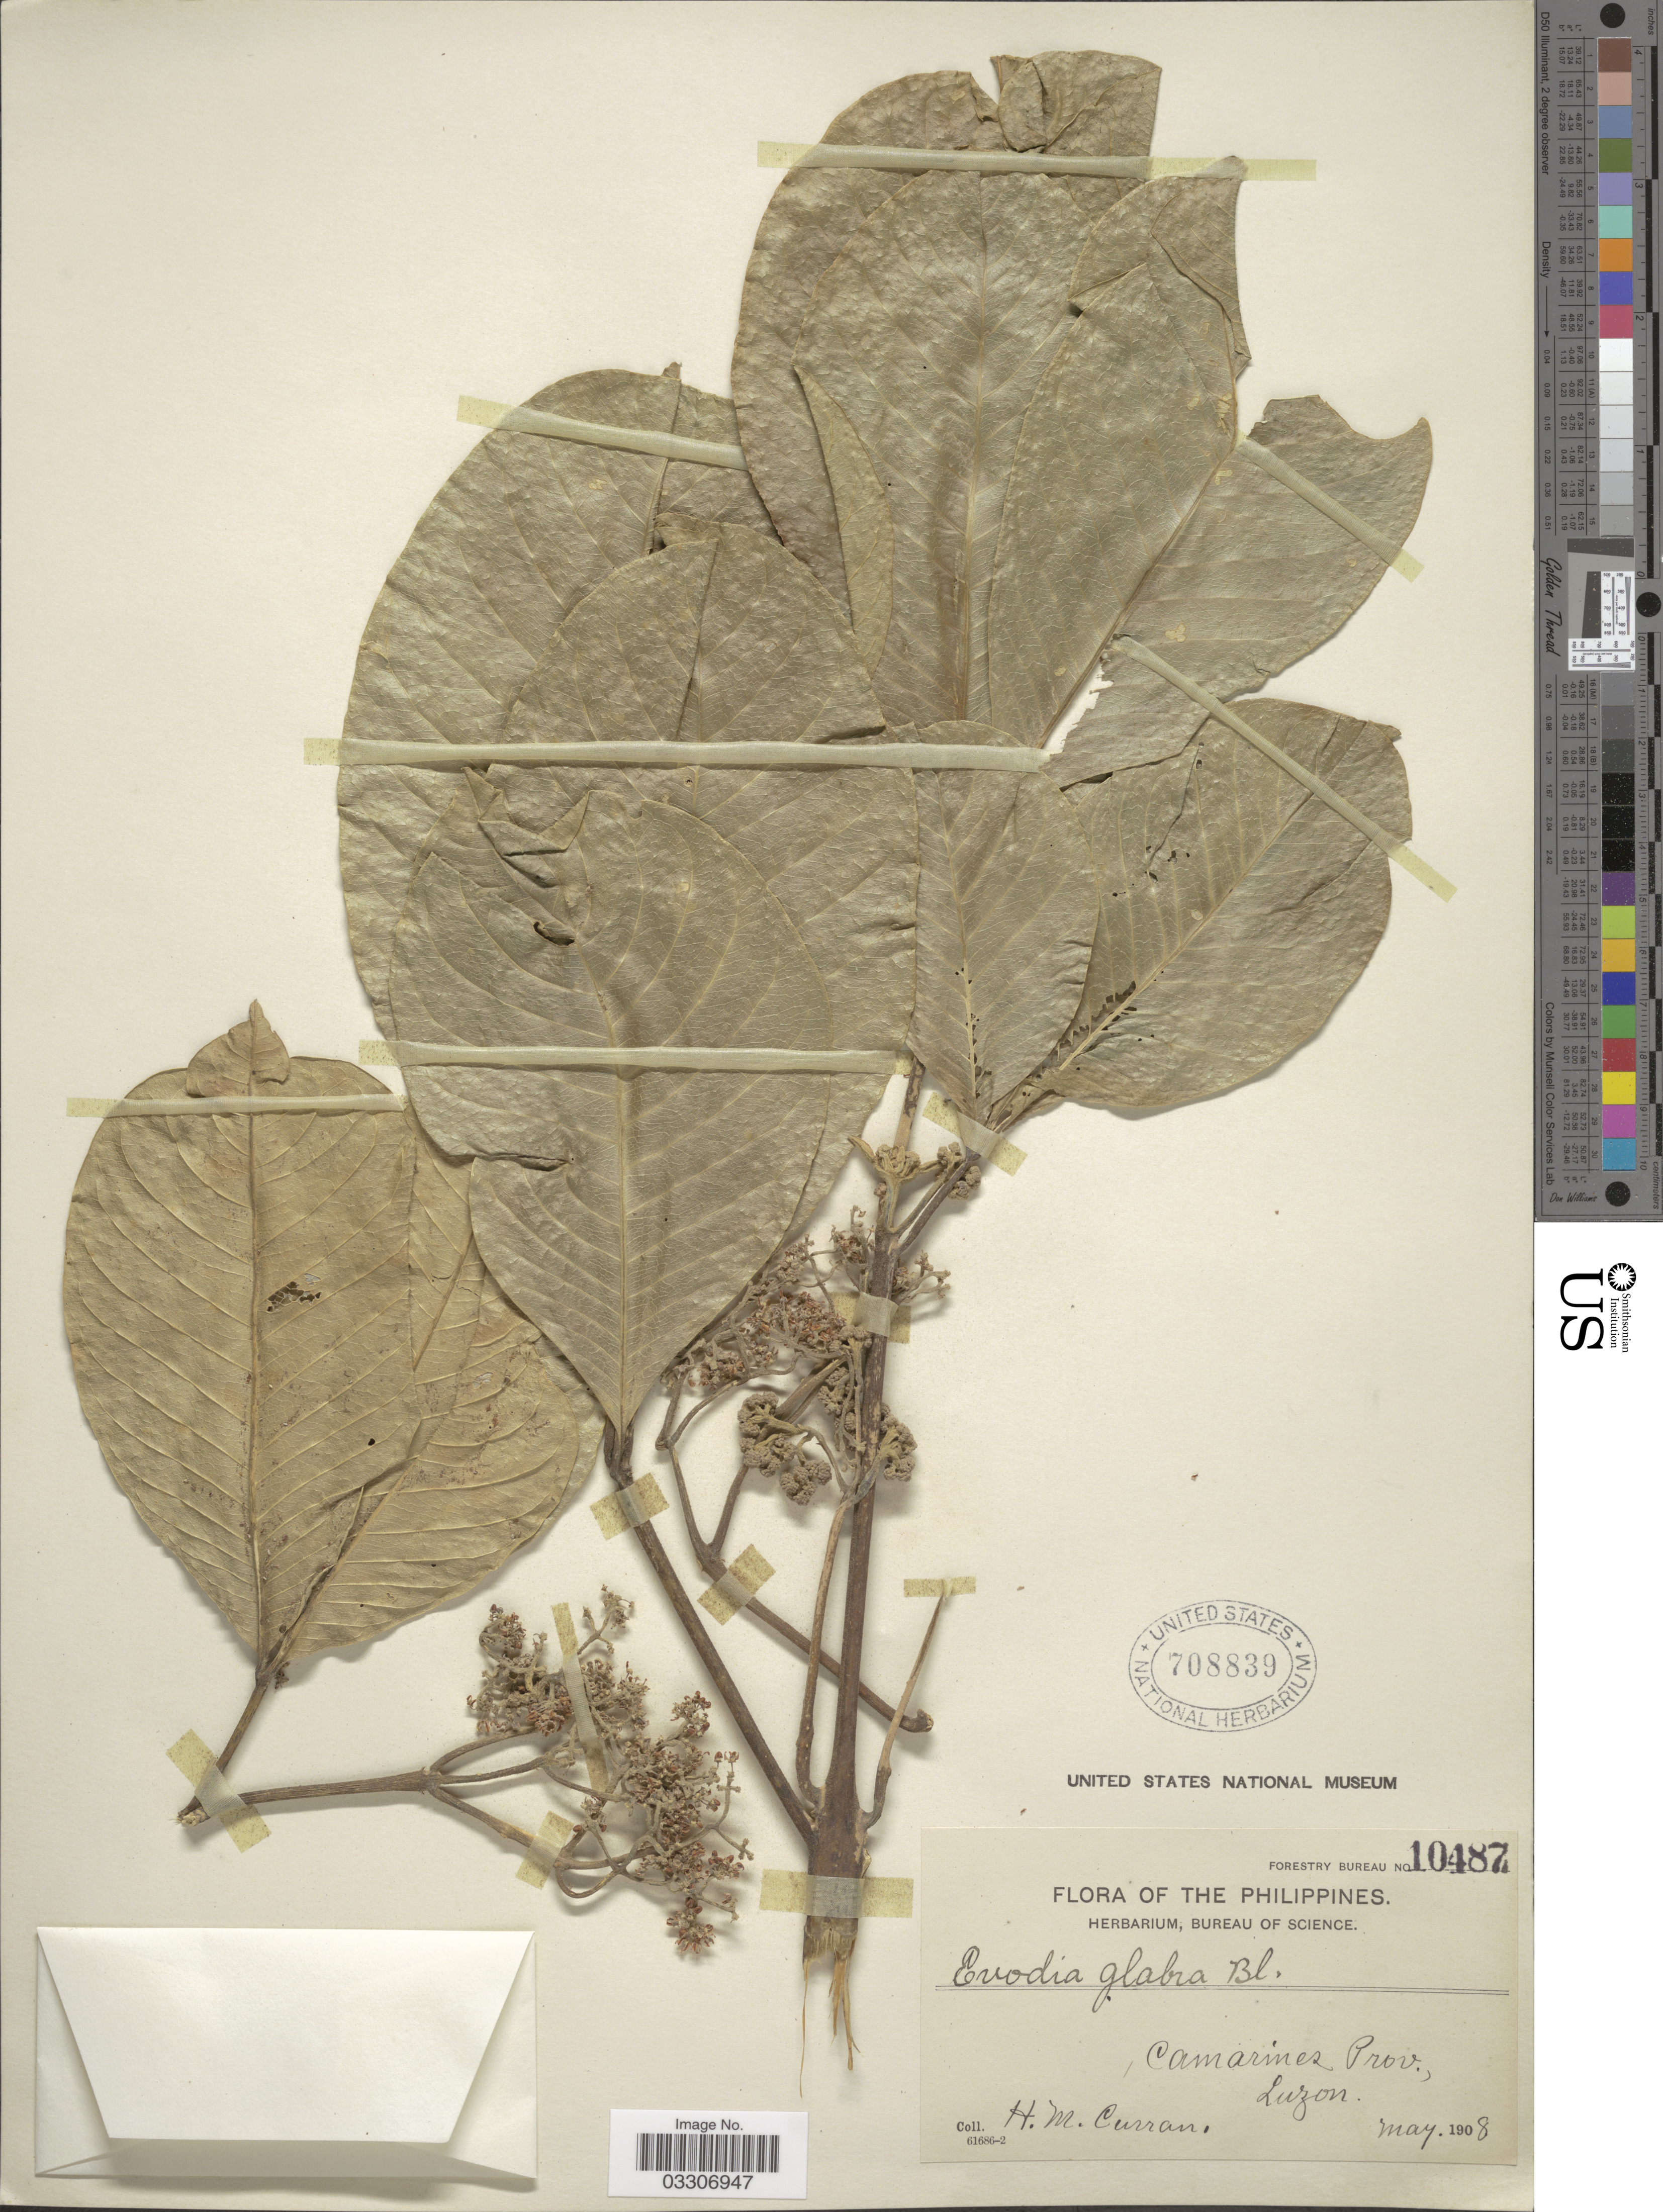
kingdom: Plantae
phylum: Tracheophyta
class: Magnoliopsida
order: Sapindales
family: Rutaceae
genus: Melicope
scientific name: Melicope confusa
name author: (Merr.) P.S. Liu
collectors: H. M. Curran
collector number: Forestry Bureau 10487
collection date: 1908-05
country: Philippines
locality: Camarines Prov., Luzon.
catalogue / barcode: US 708839